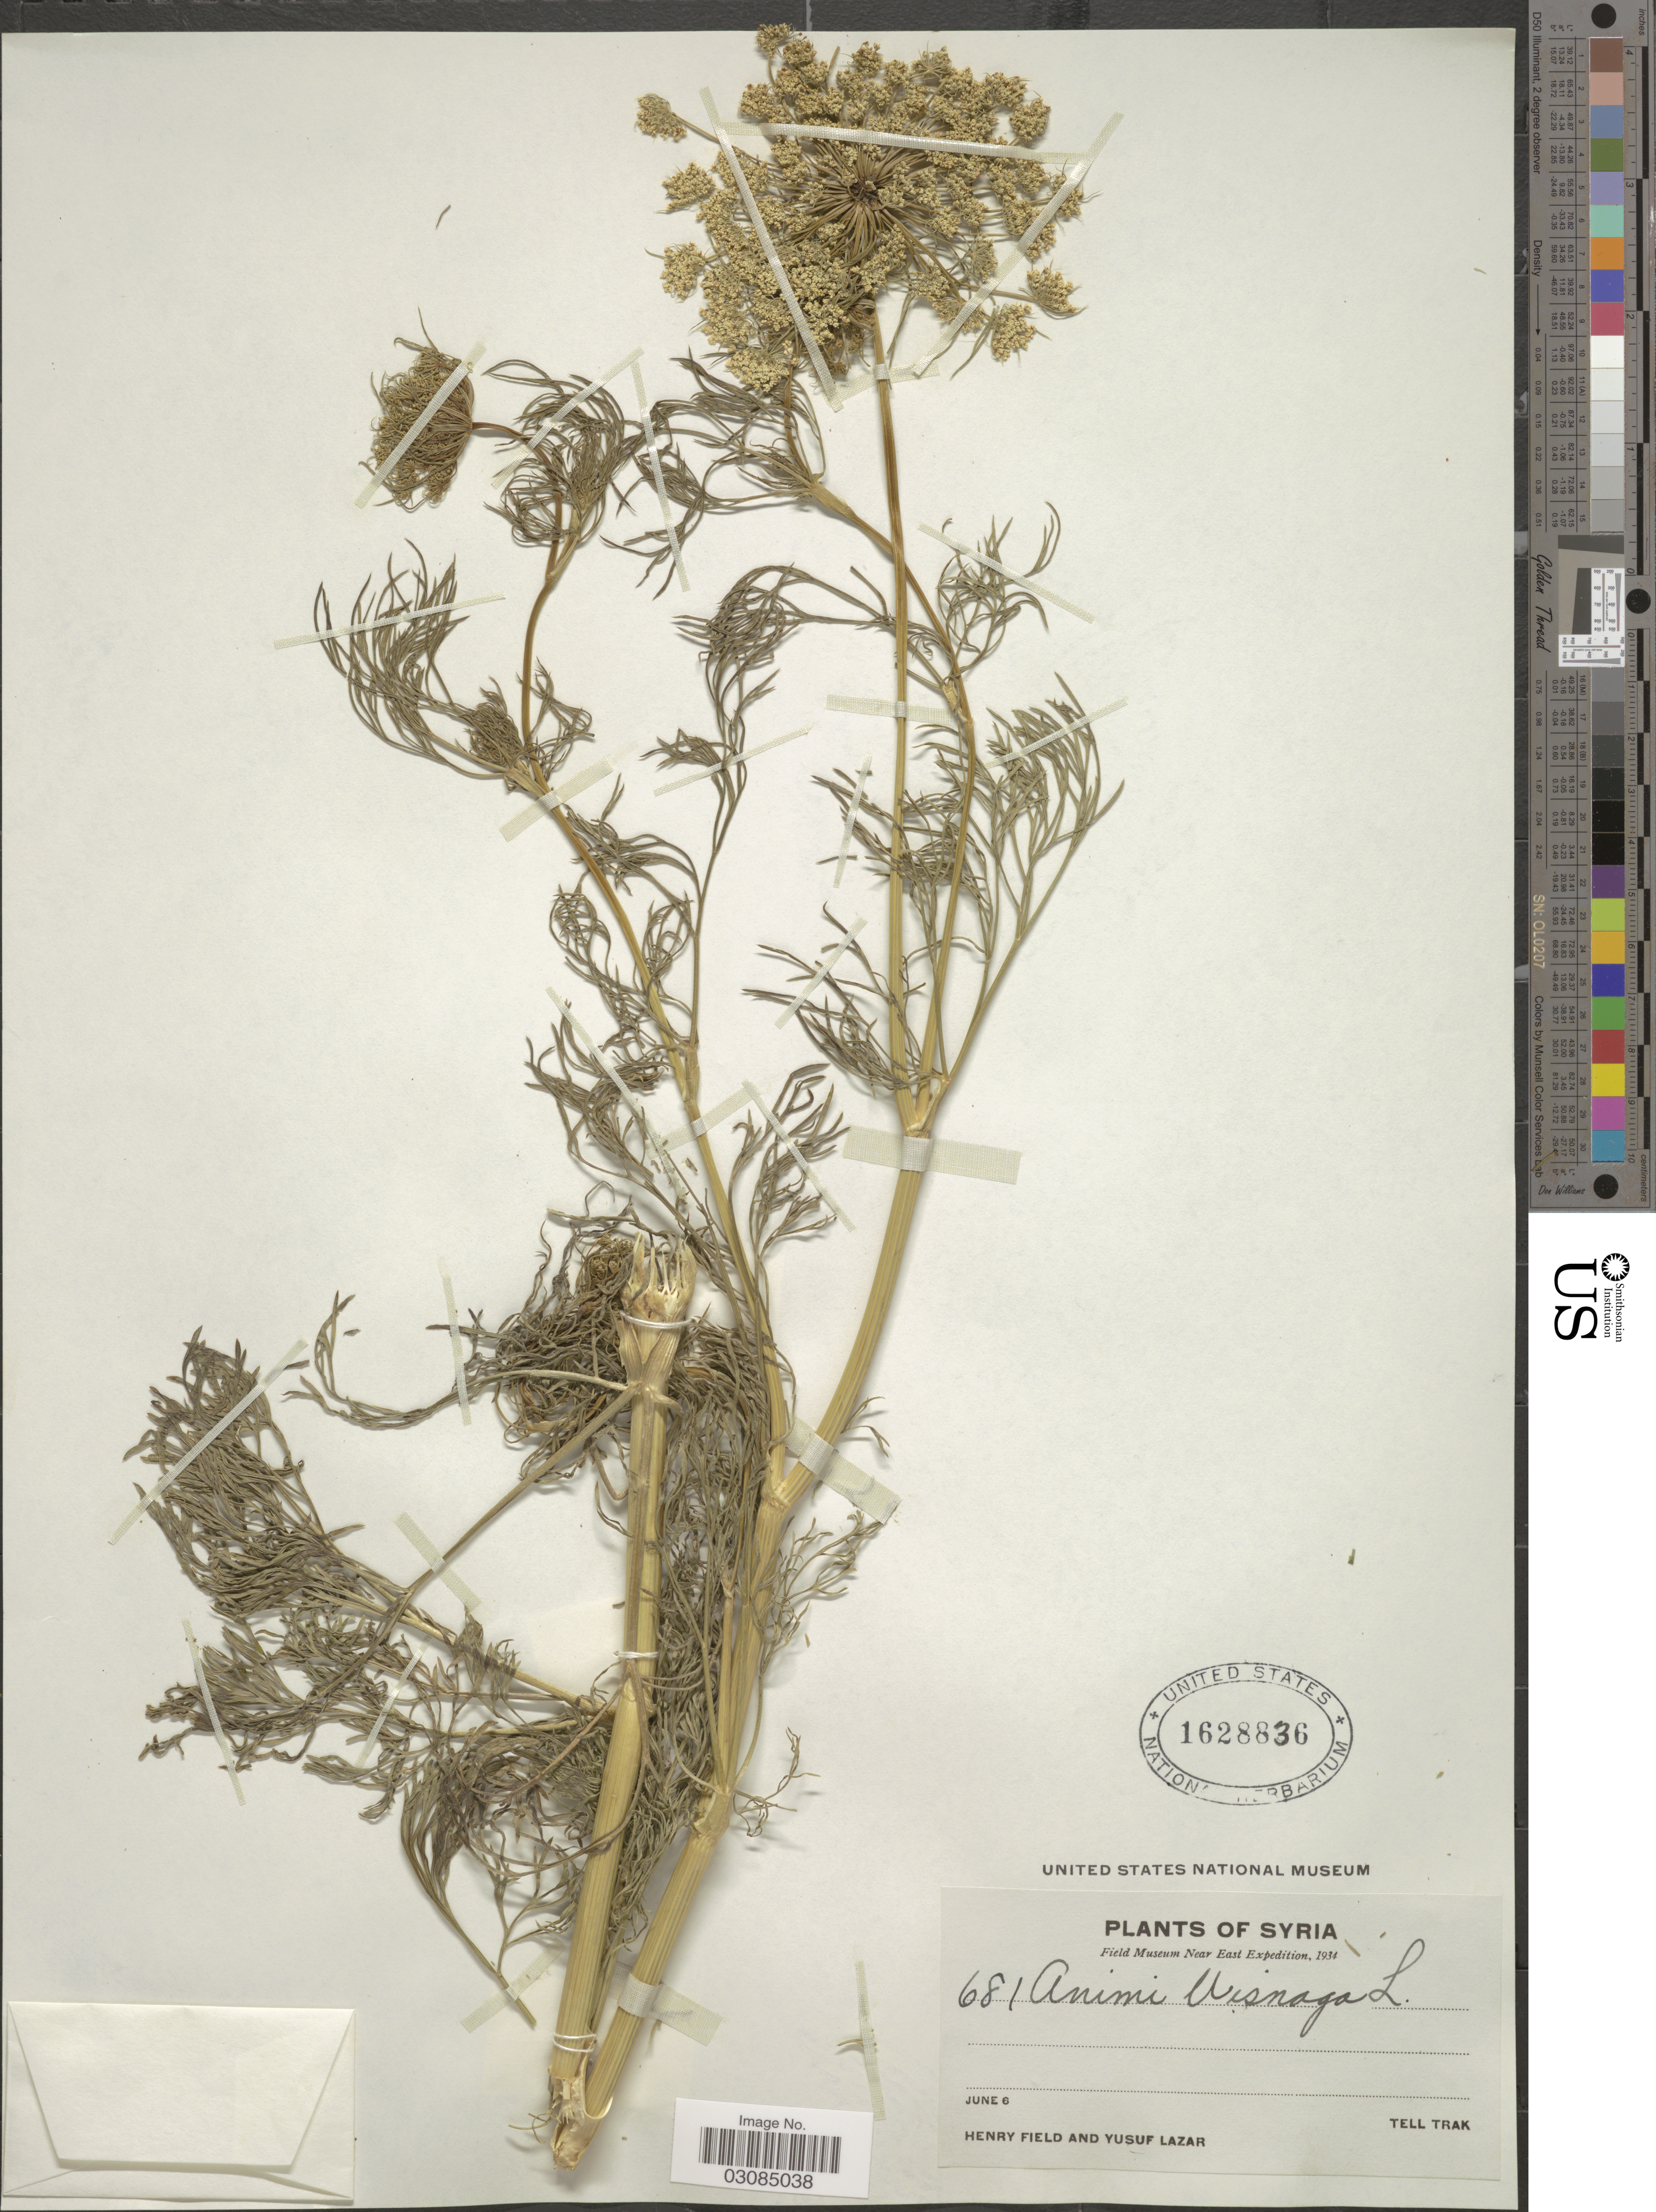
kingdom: Plantae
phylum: Tracheophyta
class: Magnoliopsida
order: Apiales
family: Apiaceae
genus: Ammi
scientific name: Ammi visnaga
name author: (L.) Lam.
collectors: H. Field & Y. Lazar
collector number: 681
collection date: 1934-06-06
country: Syria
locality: Tell Trak.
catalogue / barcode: US 1628836